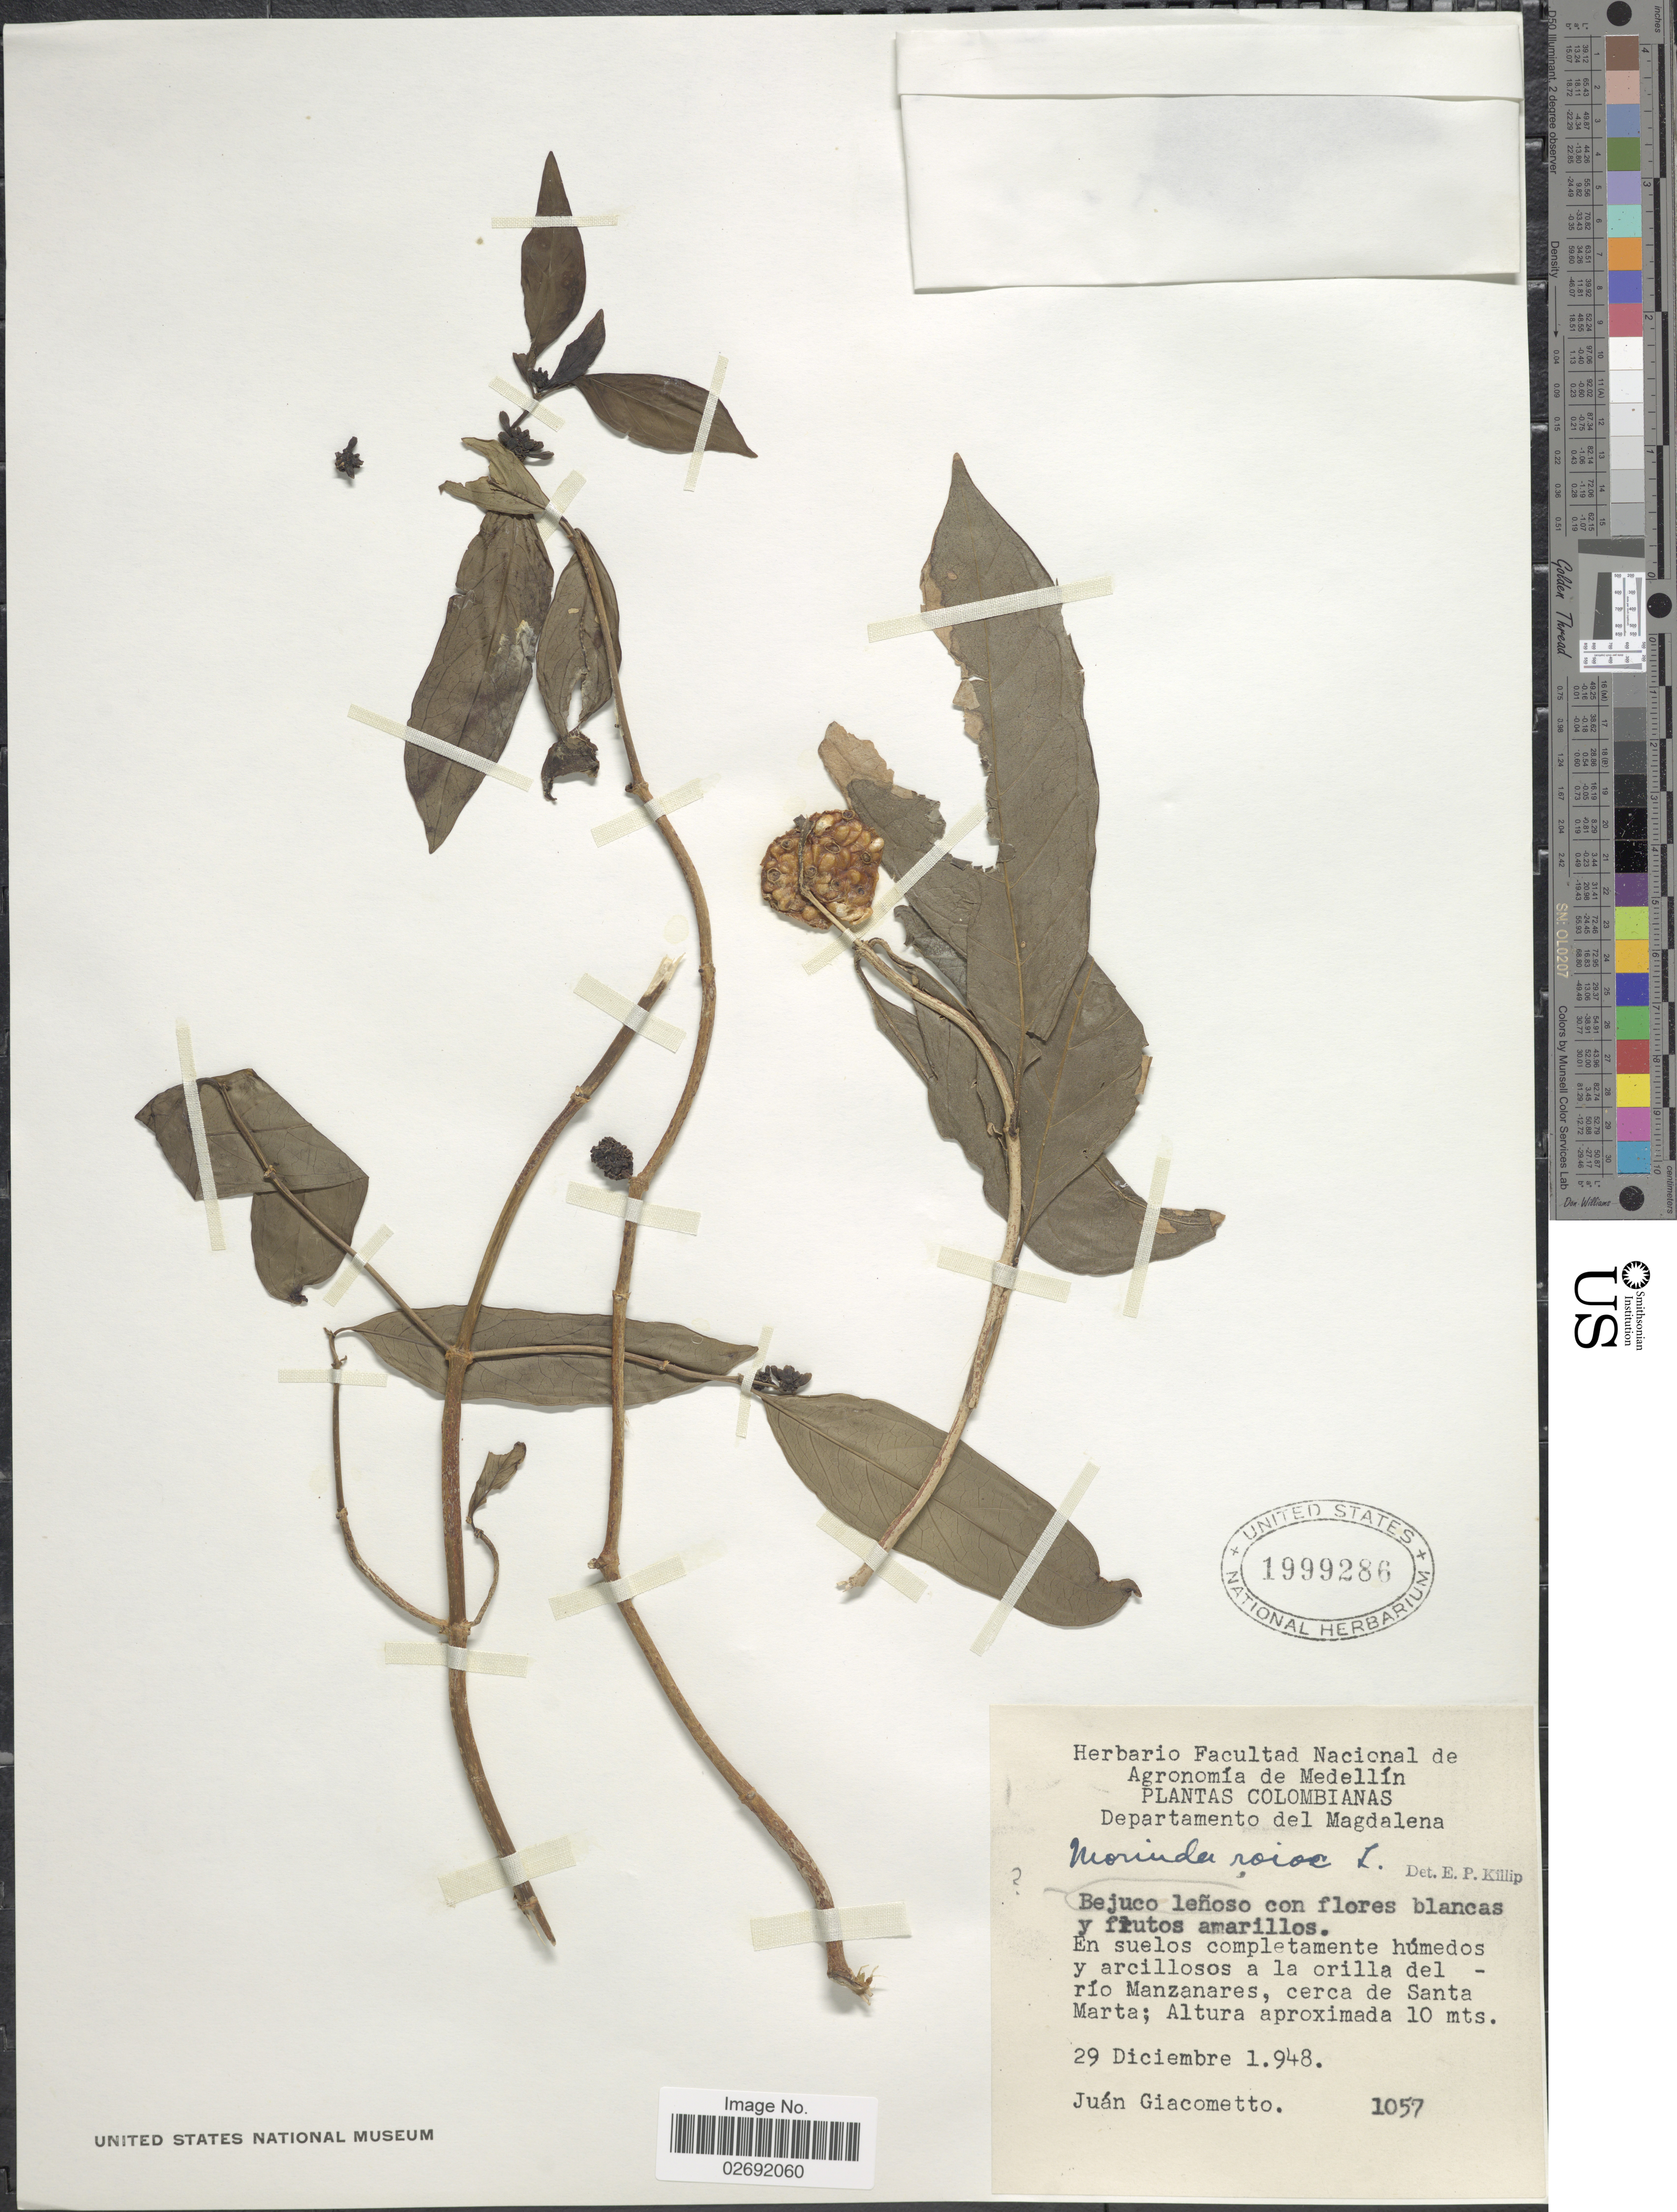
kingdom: Plantae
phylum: Tracheophyta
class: Magnoliopsida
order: Gentianales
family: Rubiaceae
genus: Morinda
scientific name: Morinda royoc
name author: L.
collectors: J. Giacometto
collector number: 1057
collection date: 1948-12-29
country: Colombia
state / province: Magdalena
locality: Departamento del Magdalena, río Manzanares, cerca de Santa Marta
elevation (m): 10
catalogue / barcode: US 1999286